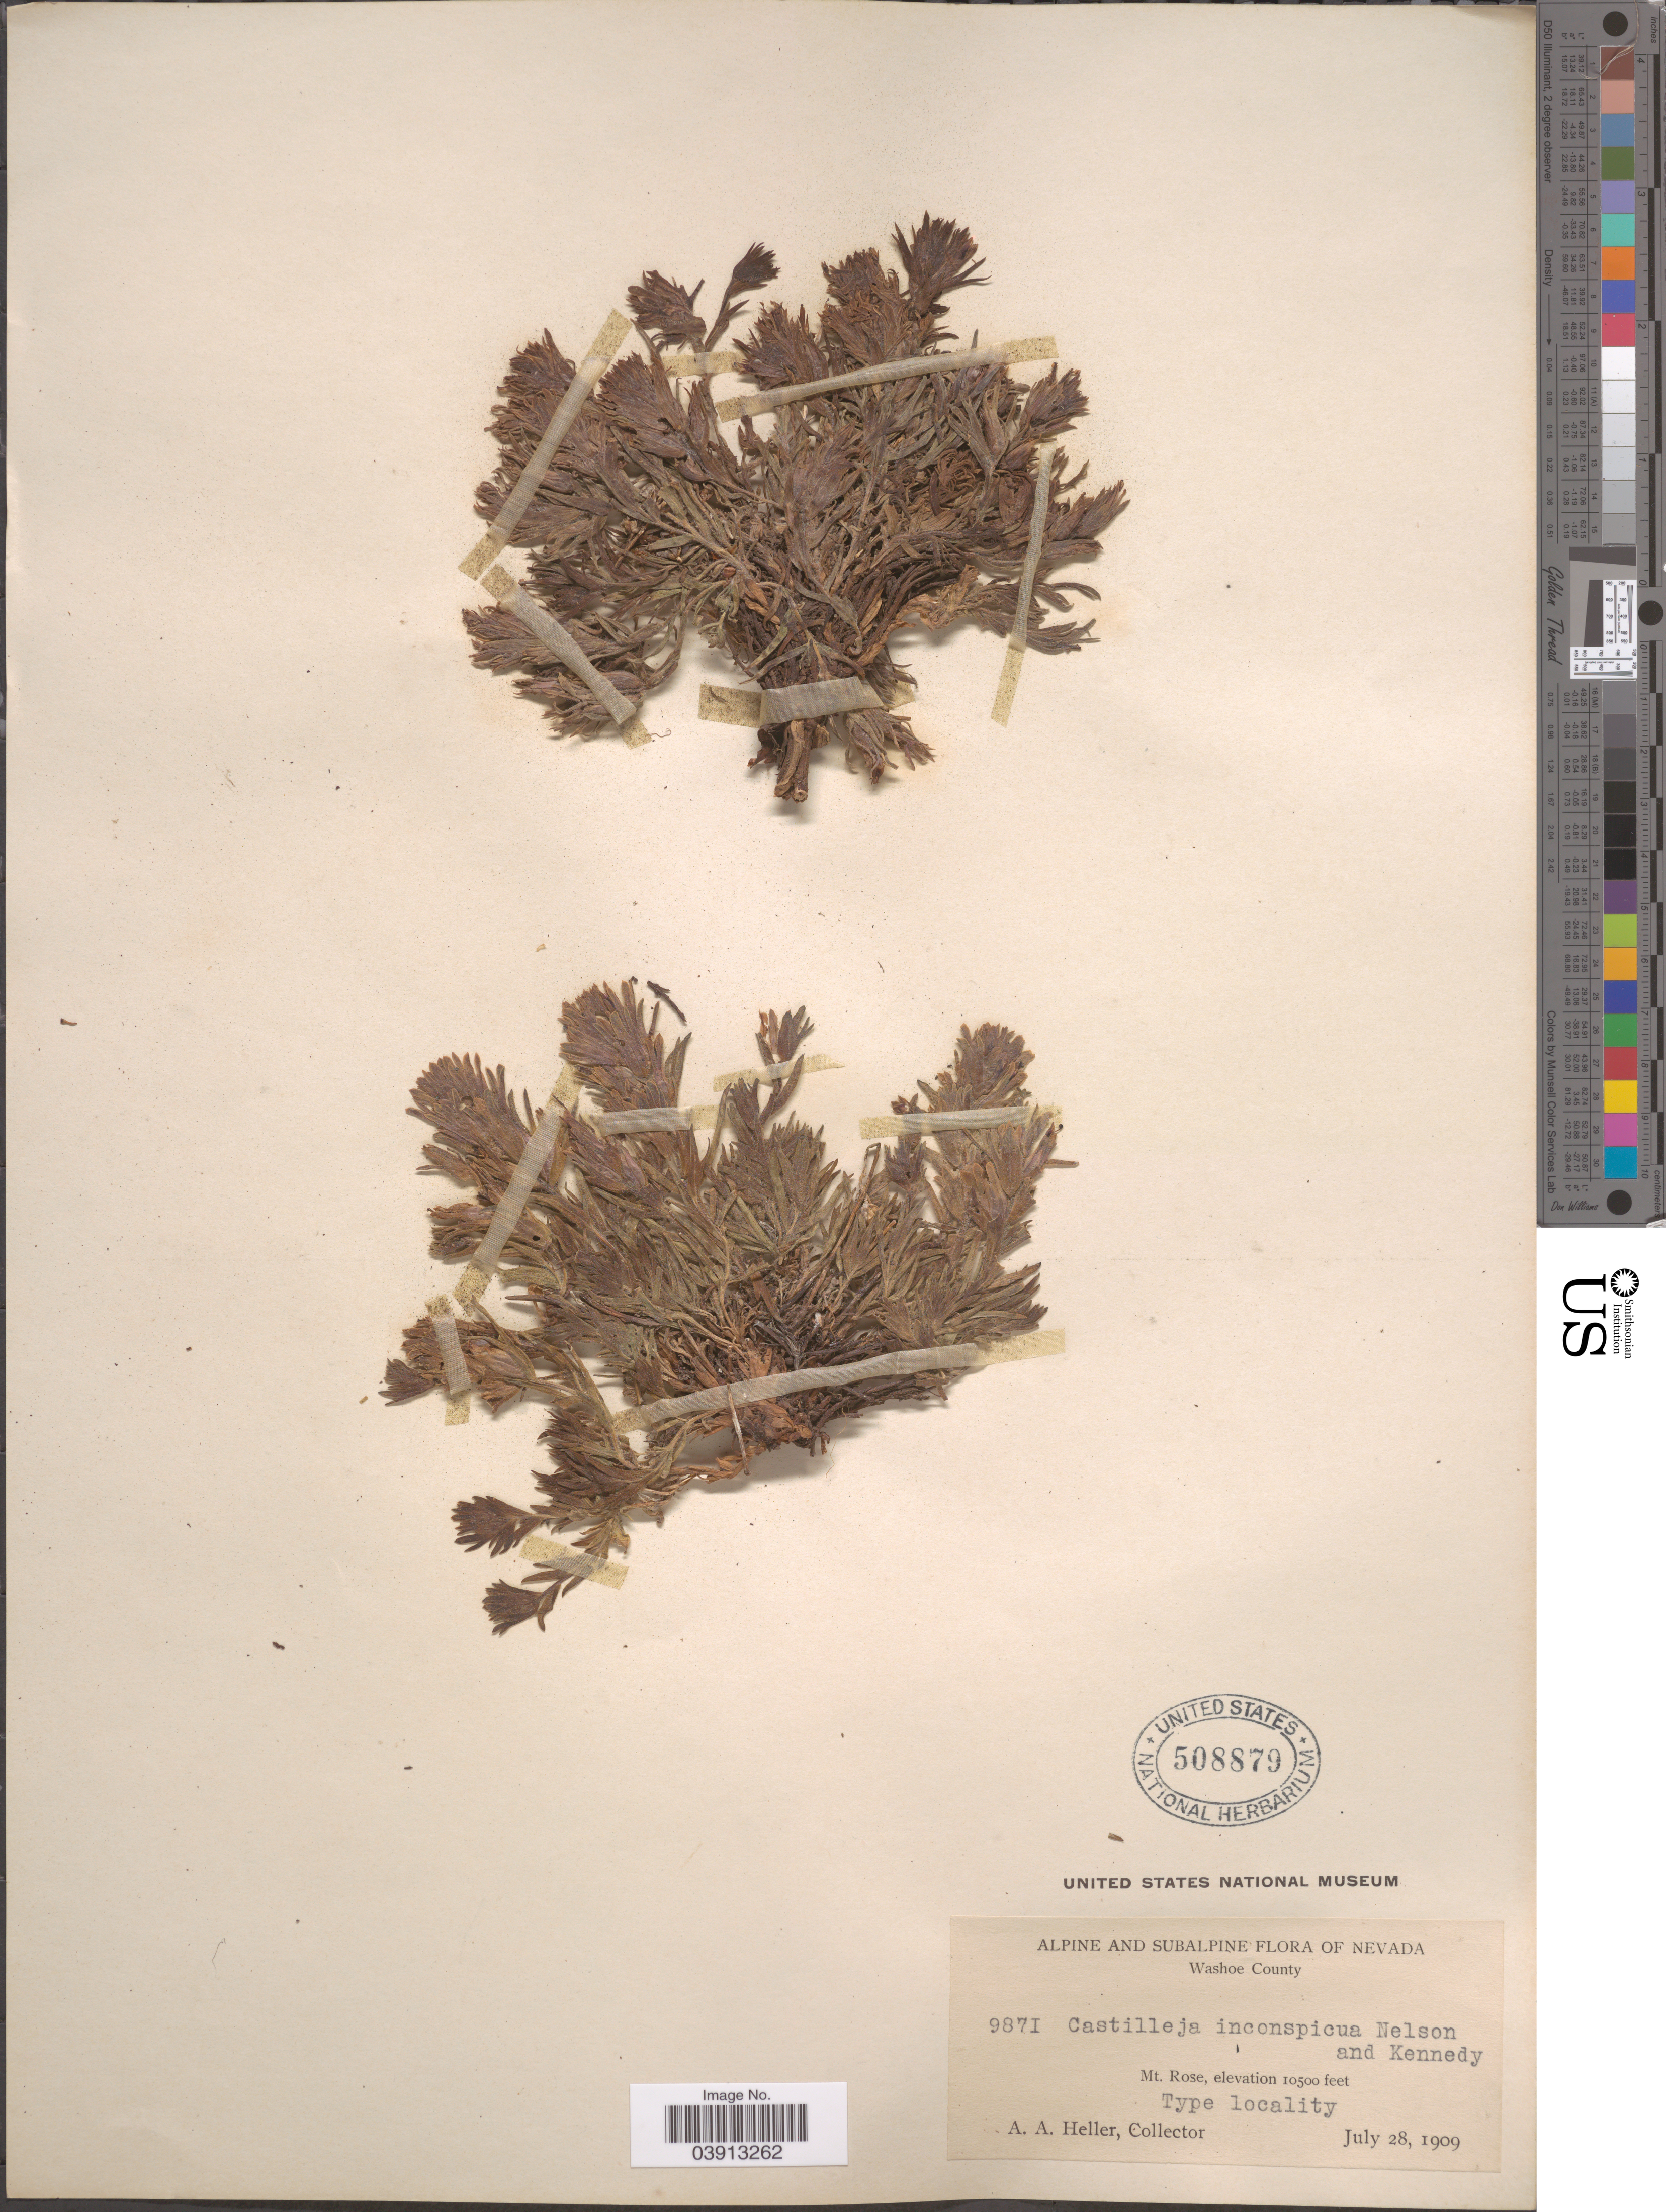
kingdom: Plantae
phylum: Tracheophyta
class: Magnoliopsida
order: Lamiales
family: Orobanchaceae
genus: Castilleja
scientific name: Castilleja nana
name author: Eastw.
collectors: A. A. Heller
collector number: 9871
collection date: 1909-07-28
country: United States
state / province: Nevada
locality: Alpine and subalpine. Washoe County. Mt. Rose.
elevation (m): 3200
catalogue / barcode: US 508879